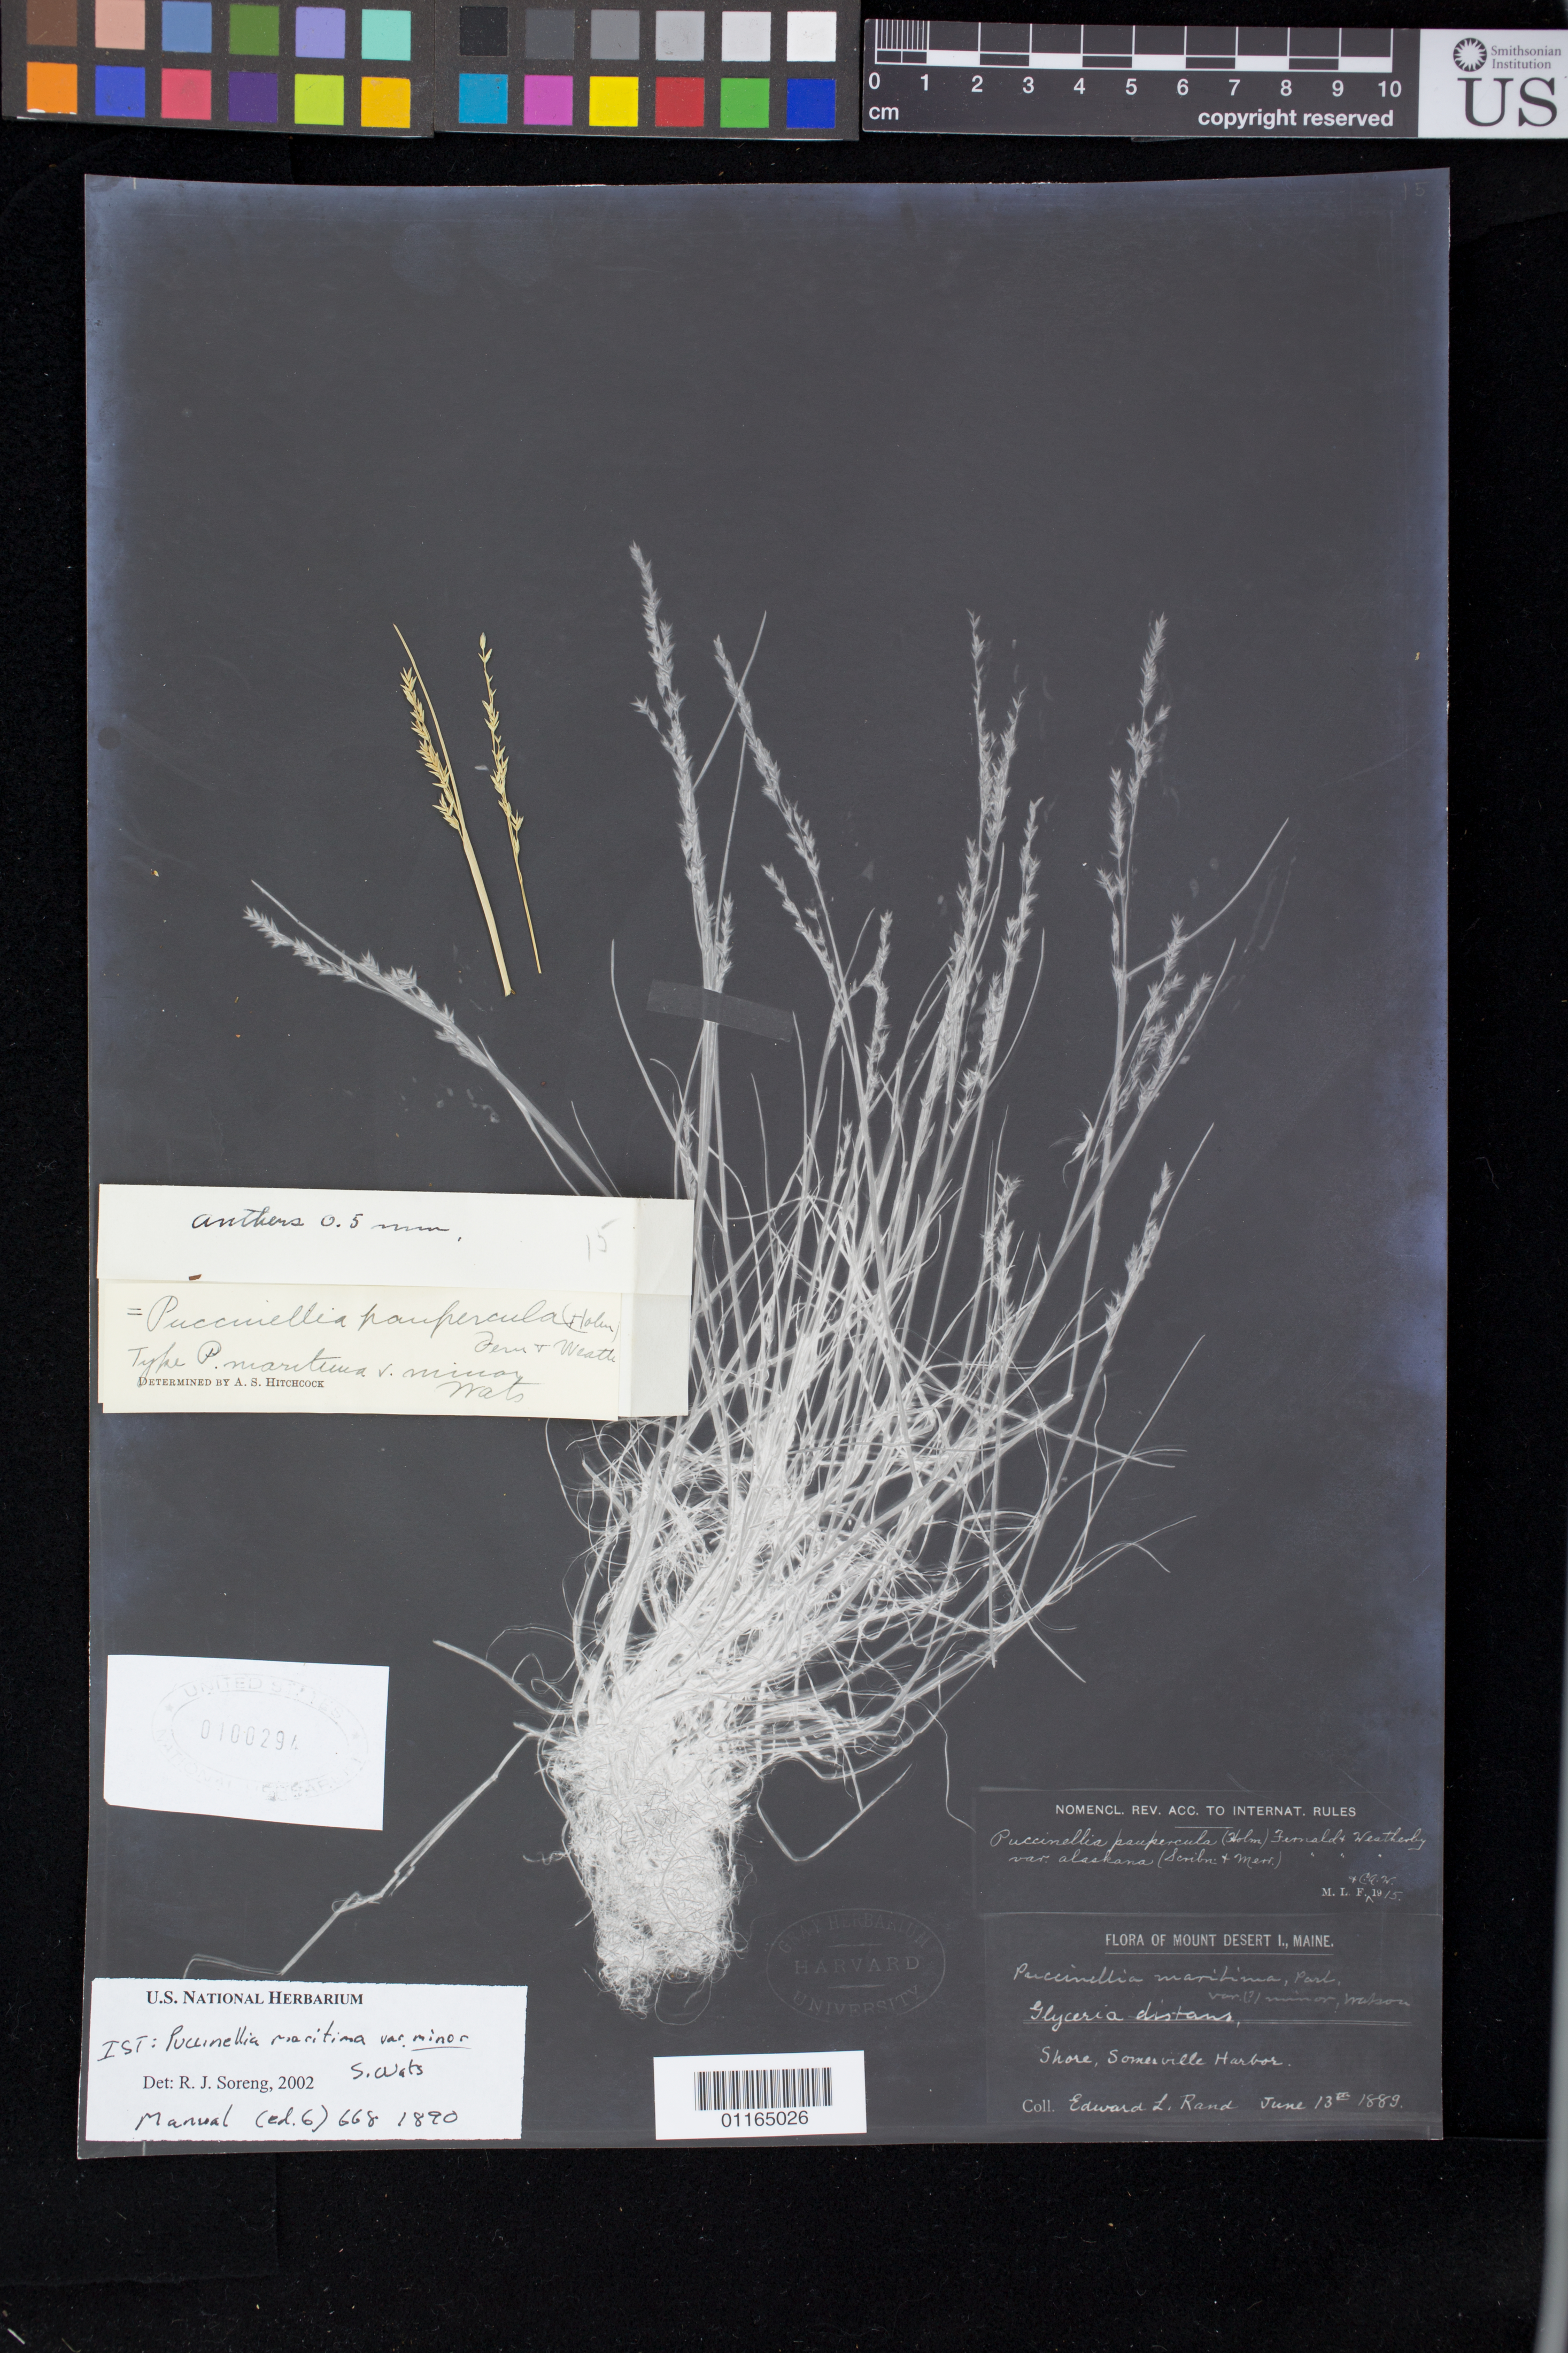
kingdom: Plantae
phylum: Tracheophyta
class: Liliopsida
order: Poales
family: Poaceae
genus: Puccinellia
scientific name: Puccinellia maritima var. minor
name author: S. Watson in A. Gray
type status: Isosyntype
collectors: E. Rand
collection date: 1889-06-13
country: United States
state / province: Maine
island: Mount Desert Island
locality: Mount Desert I., Shore Somerville Harbor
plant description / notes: ex herb Gray (Harvard University) fragmentary materials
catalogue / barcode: US 100294